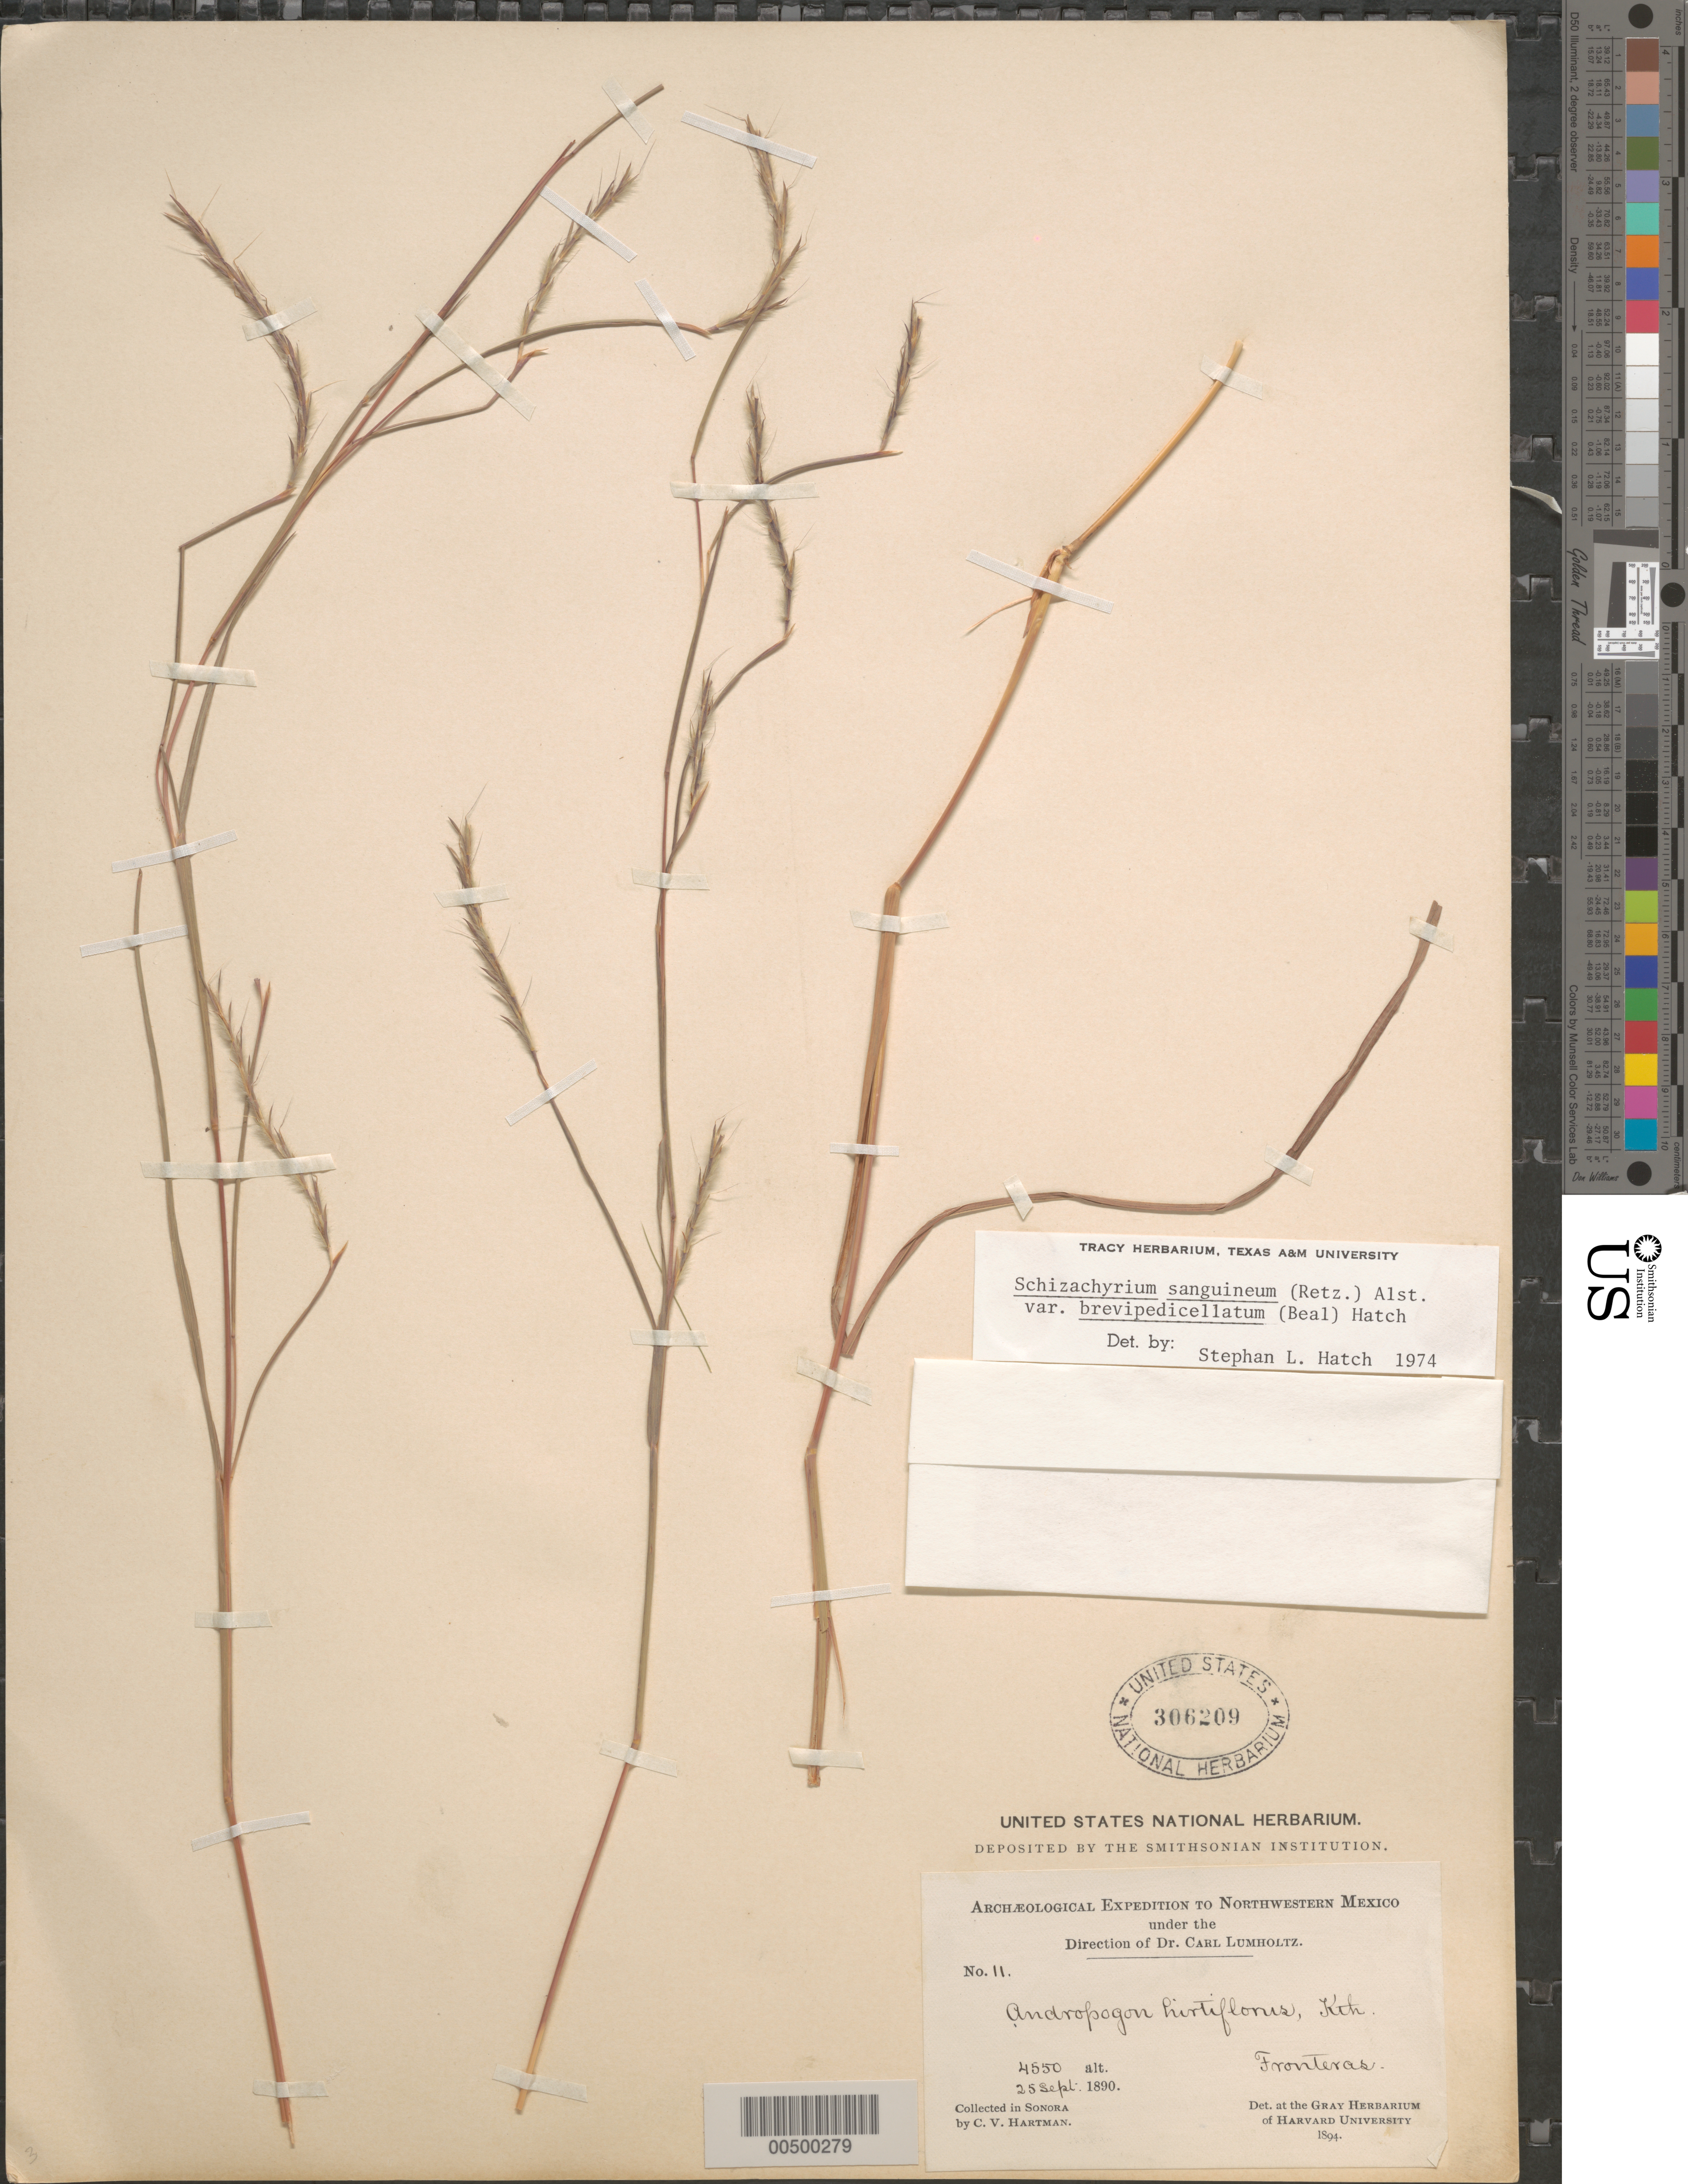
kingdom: Plantae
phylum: Tracheophyta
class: Liliopsida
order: Poales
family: Poaceae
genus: Schizachyrium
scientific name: Schizachyrium sanguineum var. brevipedicellatum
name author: (W.J. Beal) S.L. Hatch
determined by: Hatch, S. L.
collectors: C. V. Hartman & C. Lumhotz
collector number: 11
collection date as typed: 25 Sep 1890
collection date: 1890-09-25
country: Mexico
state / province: Sonora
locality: Fronteras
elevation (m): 1387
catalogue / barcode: US 306209